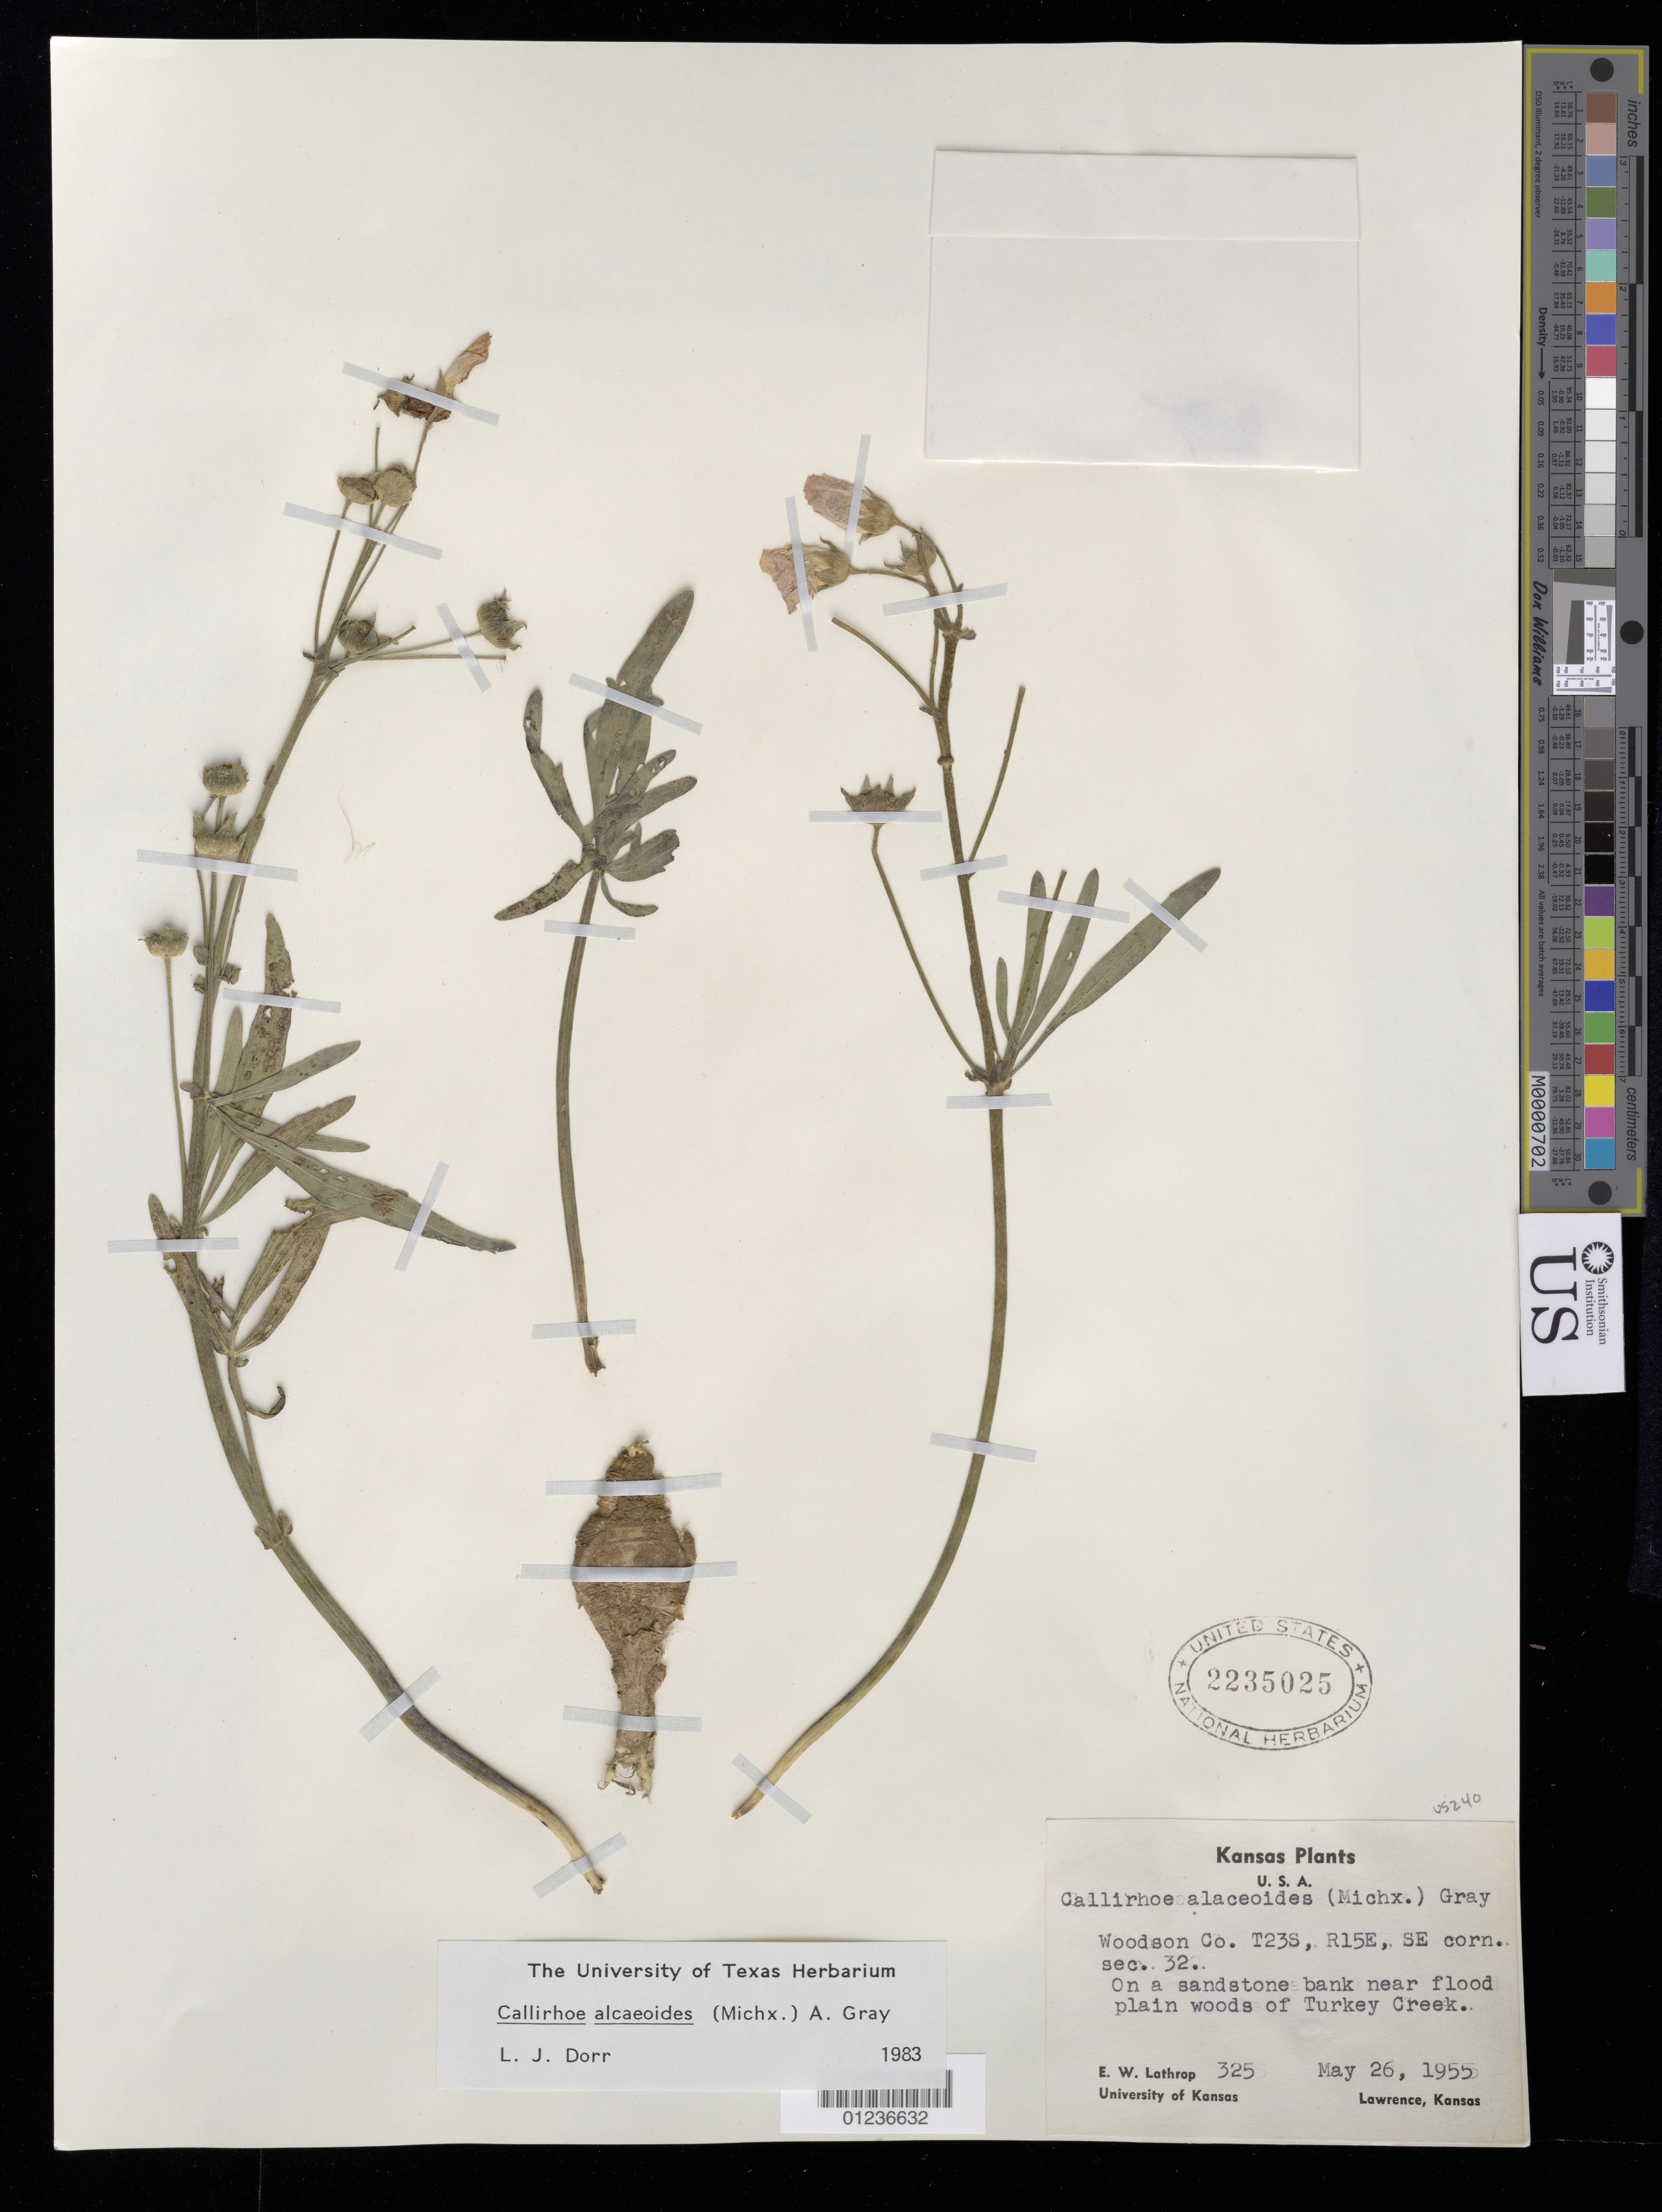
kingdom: Plantae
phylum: Tracheophyta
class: Magnoliopsida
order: Malvales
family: Malvaceae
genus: Callirhoe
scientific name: Callirhoe alcaeoides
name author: (Michx.) A. Gray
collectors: E. W. Lathrop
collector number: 325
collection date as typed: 26 May 1955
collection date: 1955-05-26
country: United States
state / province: Kansas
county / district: Woodson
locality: Near flood plain woods of Turkey Creek.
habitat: Sandstone bank.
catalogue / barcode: US 2235025